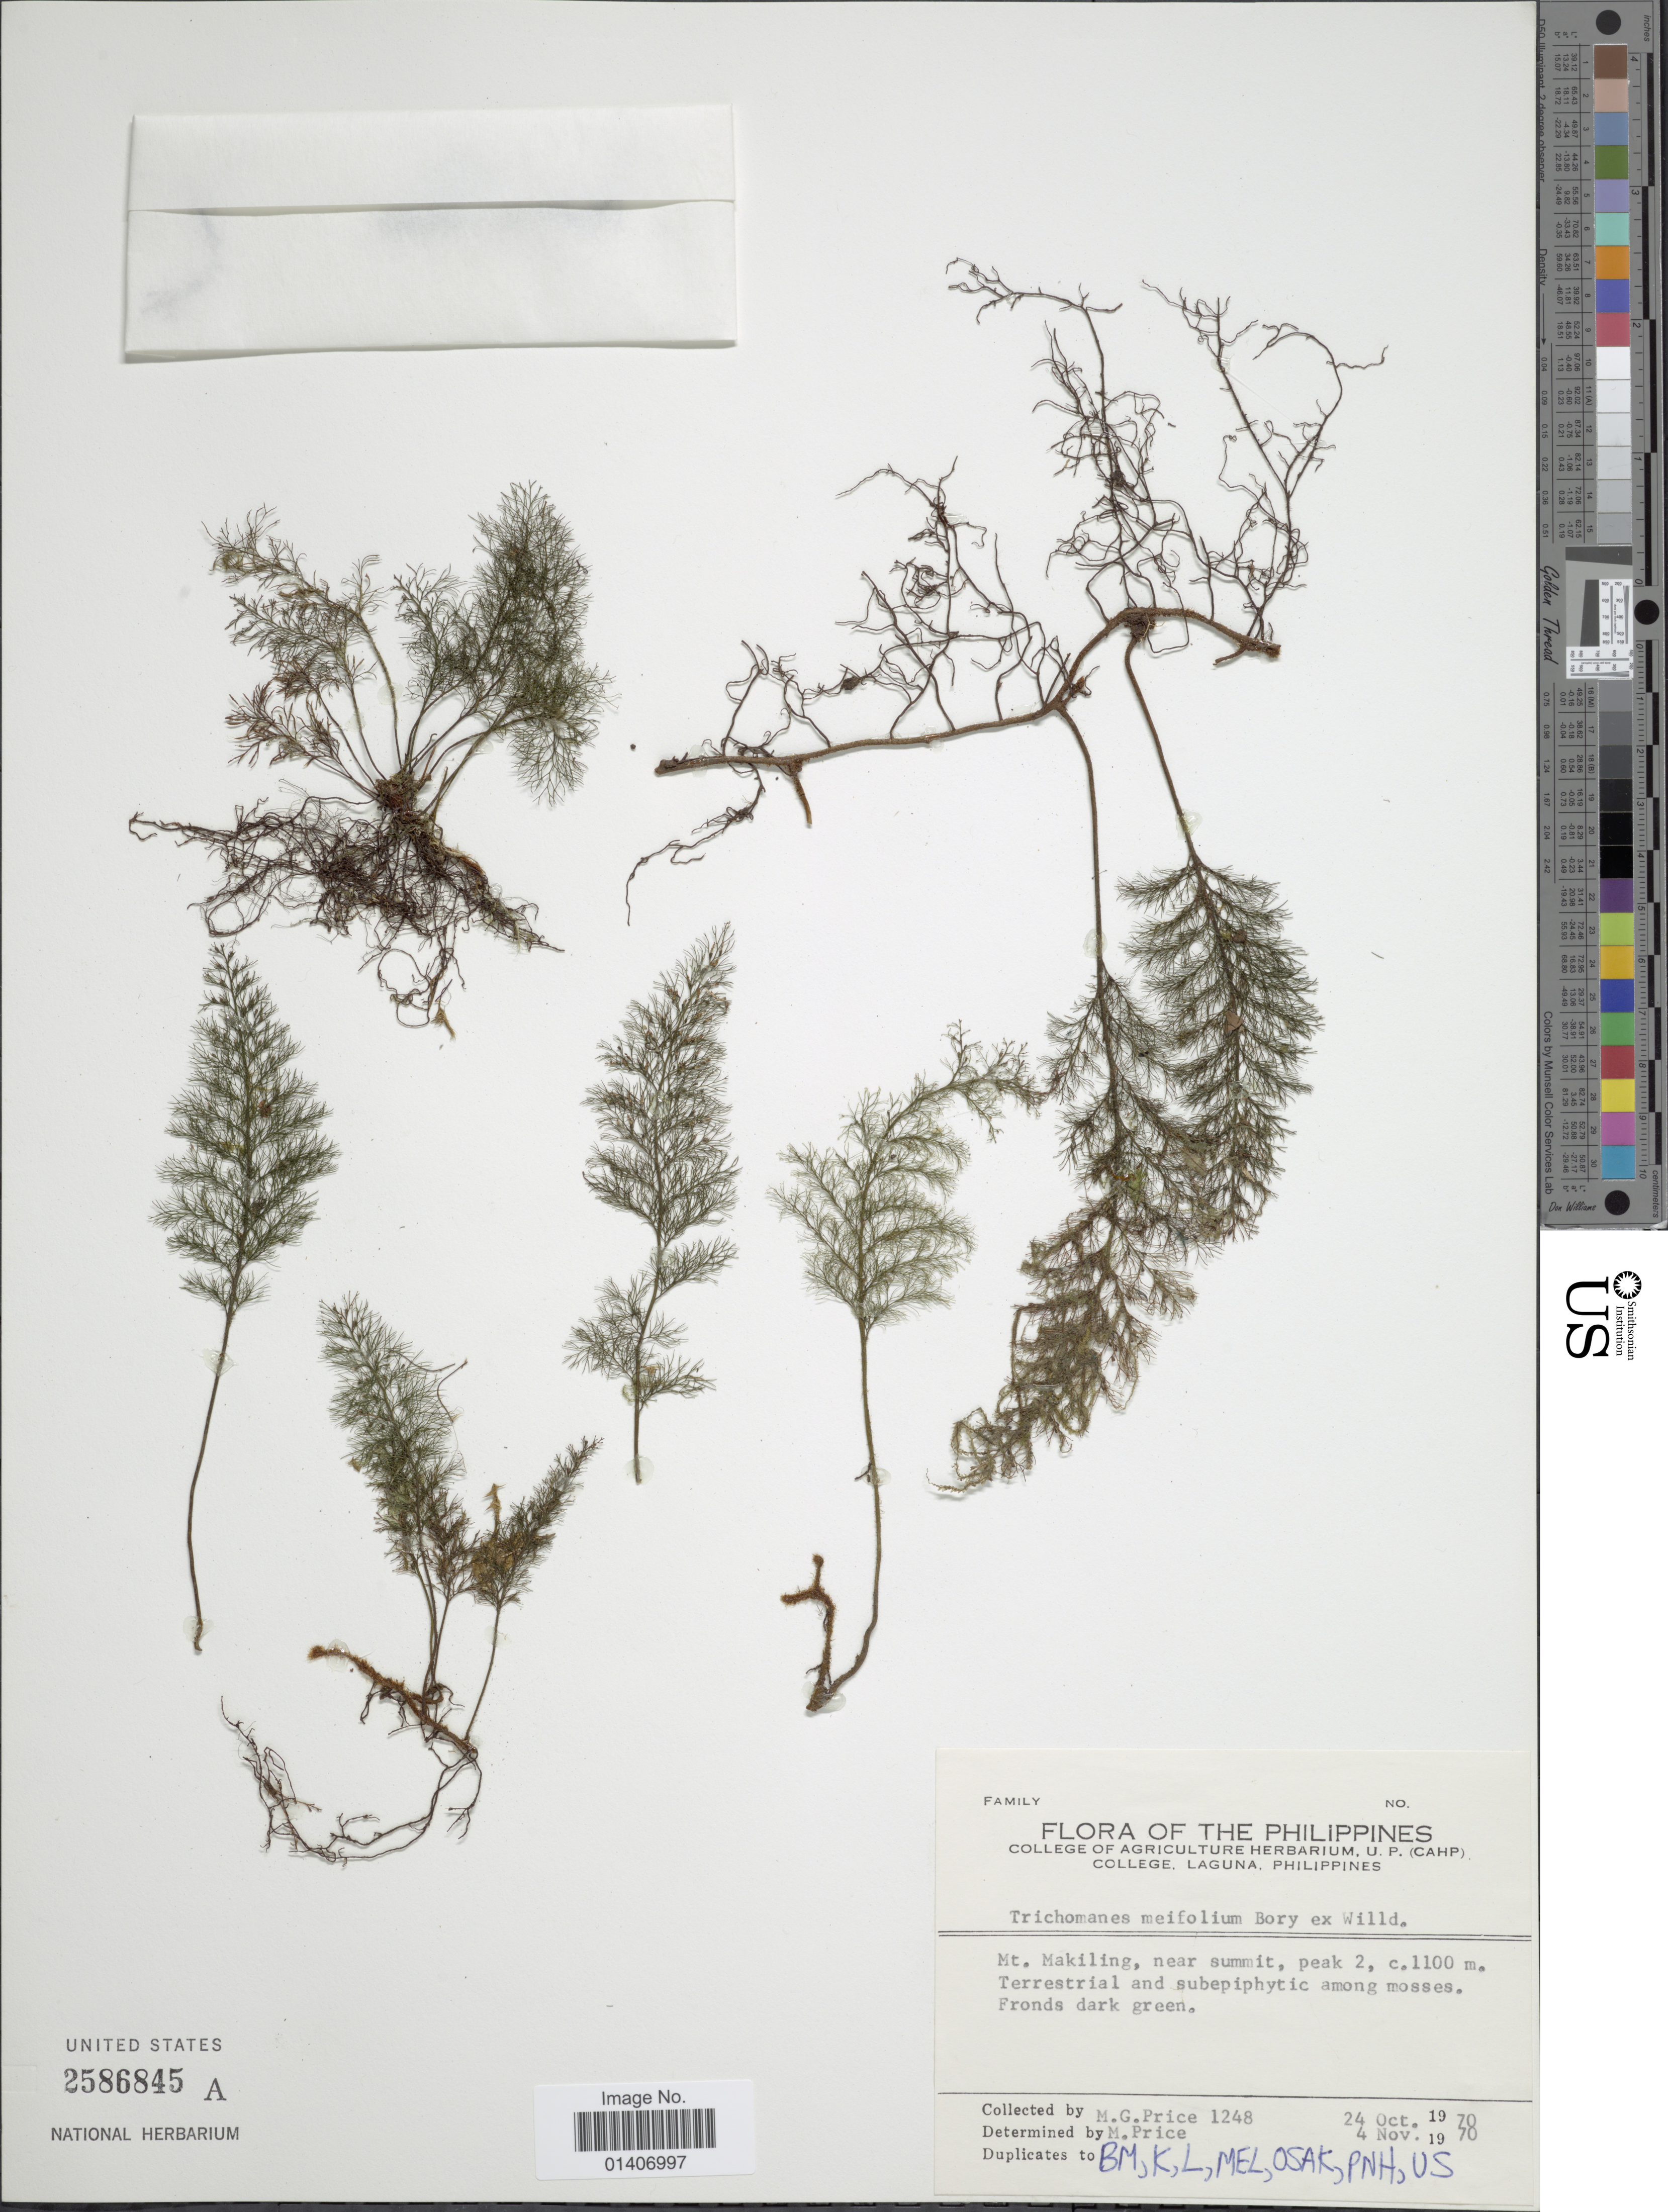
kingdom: Plantae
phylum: Tracheophyta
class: Polypodiopsida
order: Hymenophyllales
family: Hymenophyllaceae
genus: Abrodictyum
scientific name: Abrodictyum meifolium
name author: (Bory) Ebihara & K. Iwats.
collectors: M. G. Price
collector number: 1248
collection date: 1970-10-24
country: Philippines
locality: Mt. Makiling, near summit, peak 2,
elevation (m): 1100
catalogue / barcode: US 2586845A